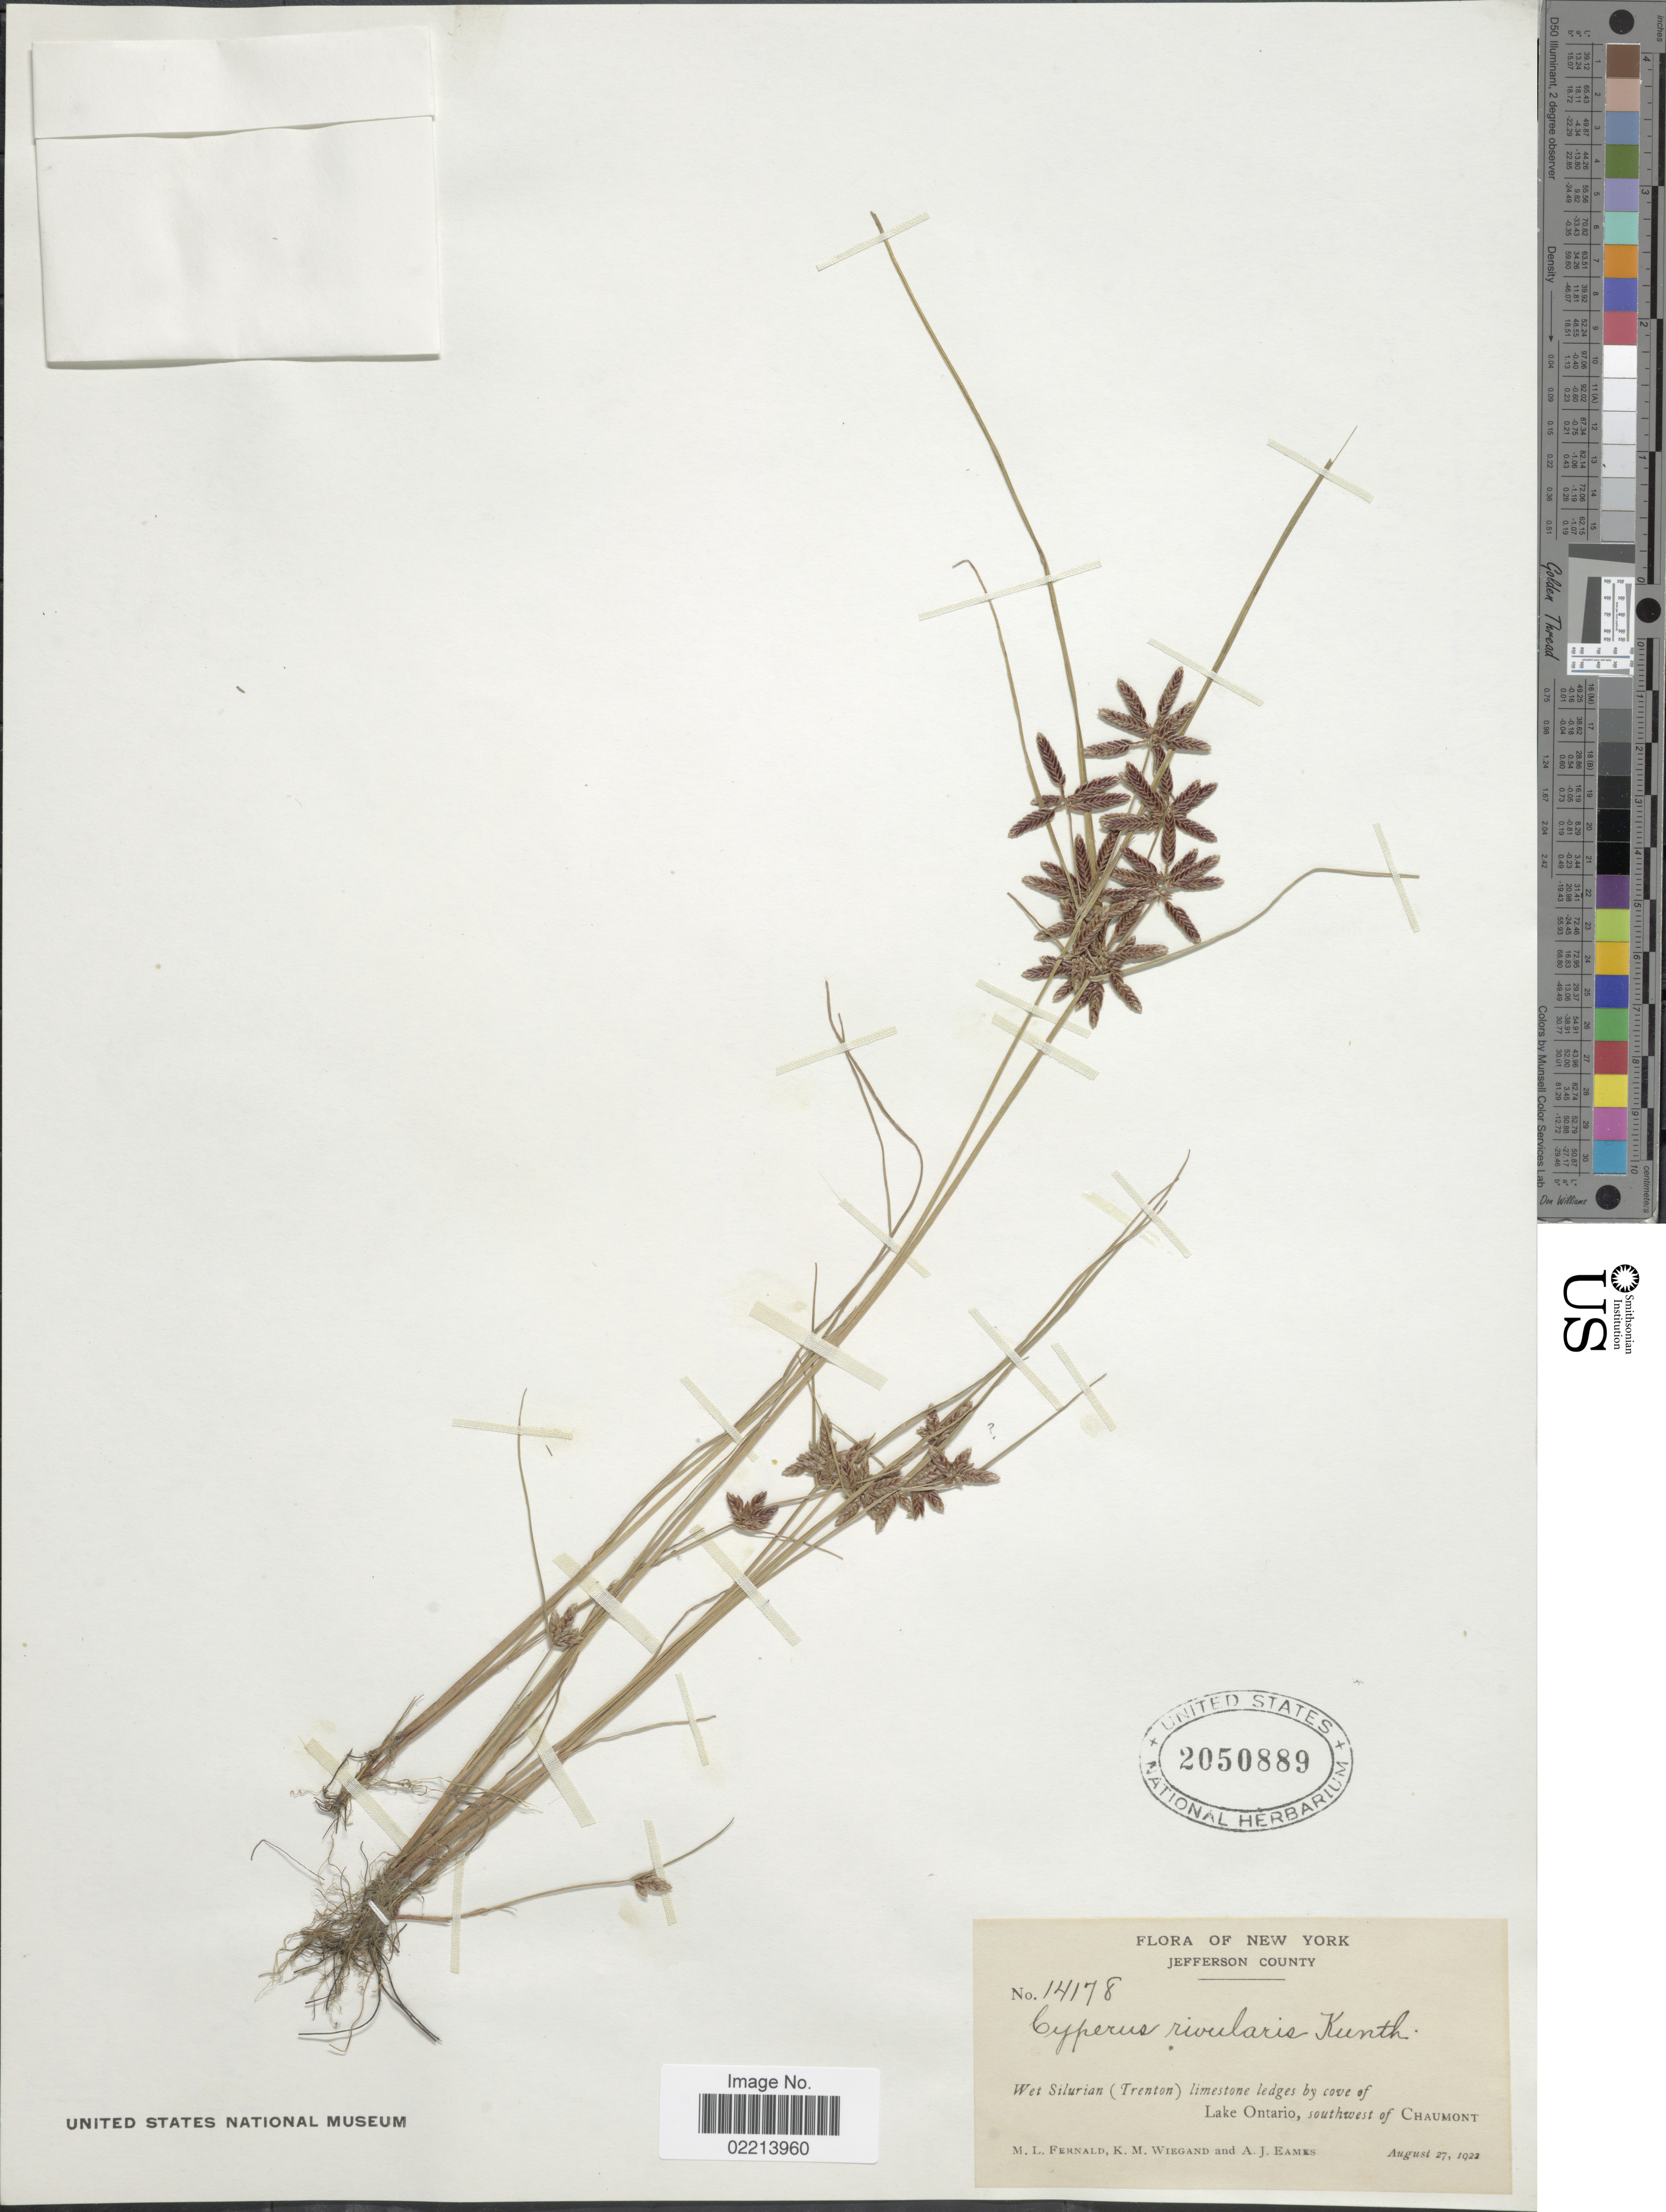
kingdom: Plantae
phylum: Tracheophyta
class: Liliopsida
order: Poales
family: Cyperaceae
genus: Cyperus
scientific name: Cyperus bipartitus Torr.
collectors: M. L. Fernald, K. M. Wiegand & A. J. Eames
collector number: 14178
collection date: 1922-08-27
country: United States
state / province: New York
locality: Jefferson County. Wet Silurian (Trenton) limestone ledges by cove of Lake Ontario, southwest of Chaumont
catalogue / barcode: US 2050889